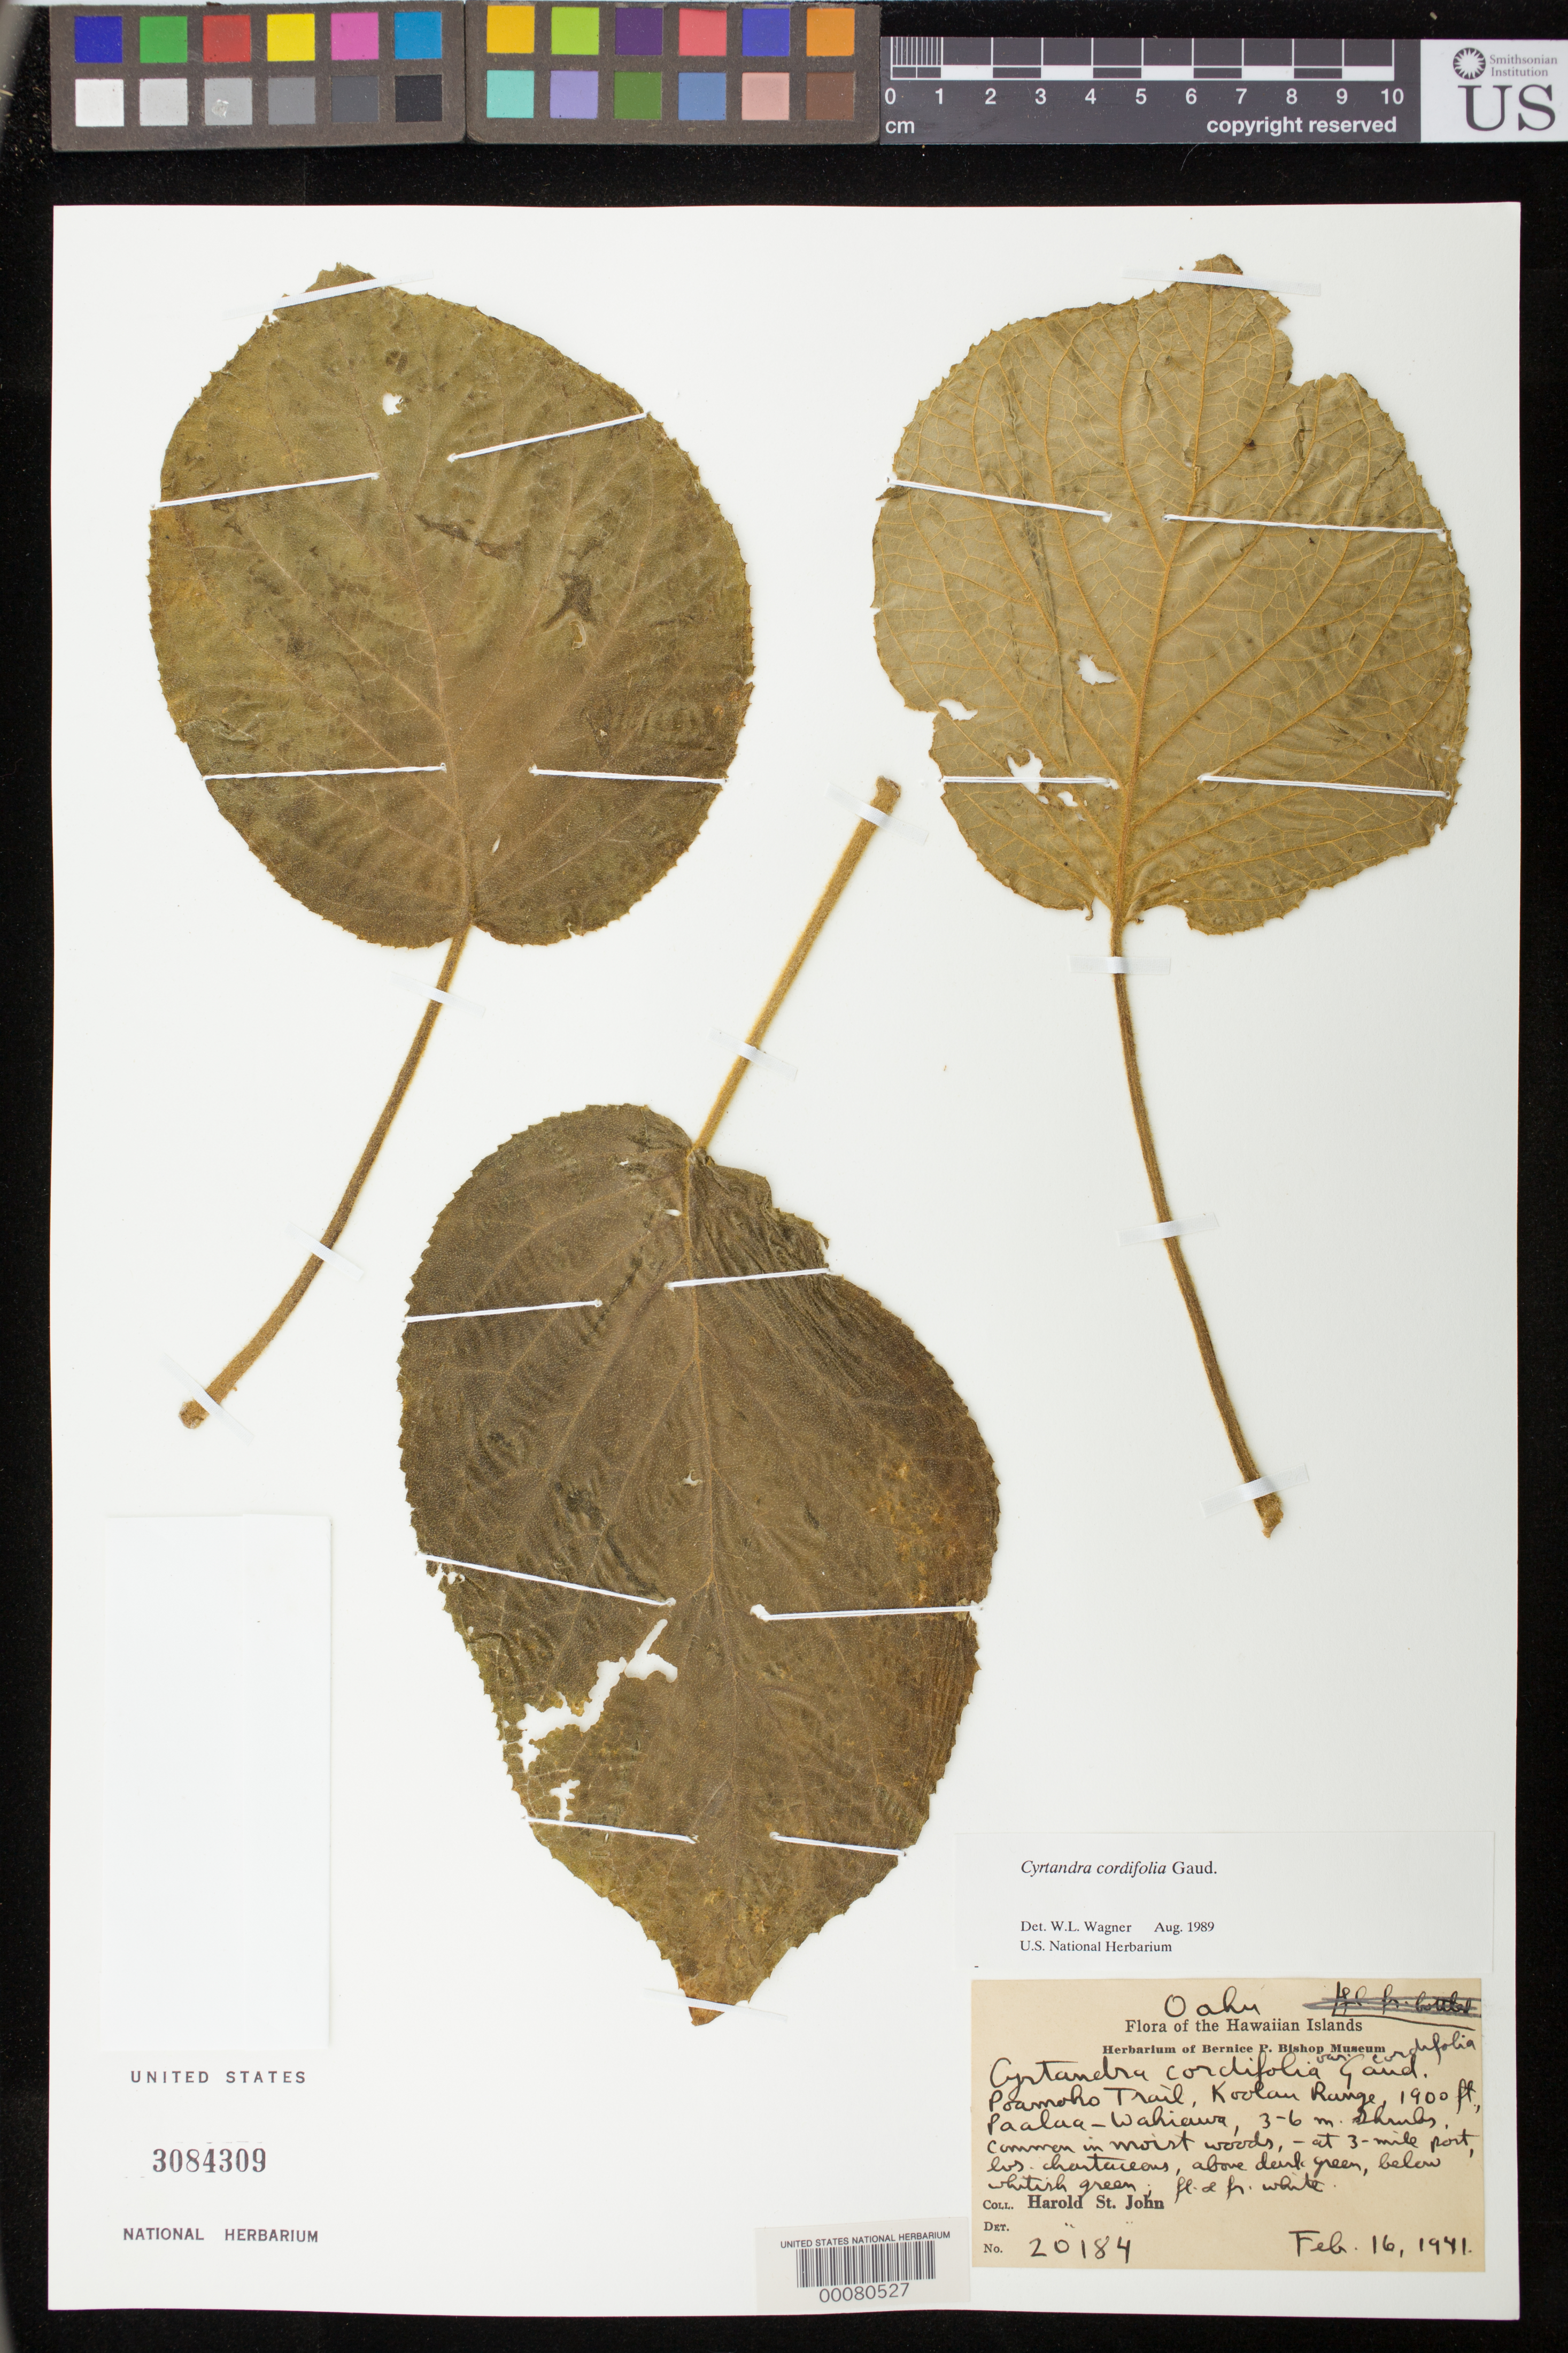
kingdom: Plantae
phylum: Tracheophyta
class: Magnoliopsida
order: Lamiales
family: Gesneriaceae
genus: Cyrtandra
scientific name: Cyrtandra cordifolia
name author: Gaudich.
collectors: H. St. John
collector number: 20184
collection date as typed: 16 Feb 1941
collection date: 1941-02-16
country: United States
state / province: Hawaii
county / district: Honolulu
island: Oahu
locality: Poamoho trail, Koolau range, Paalaa-Wahiawa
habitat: Common in moist woods, at 3-mile post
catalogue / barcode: US 3084309